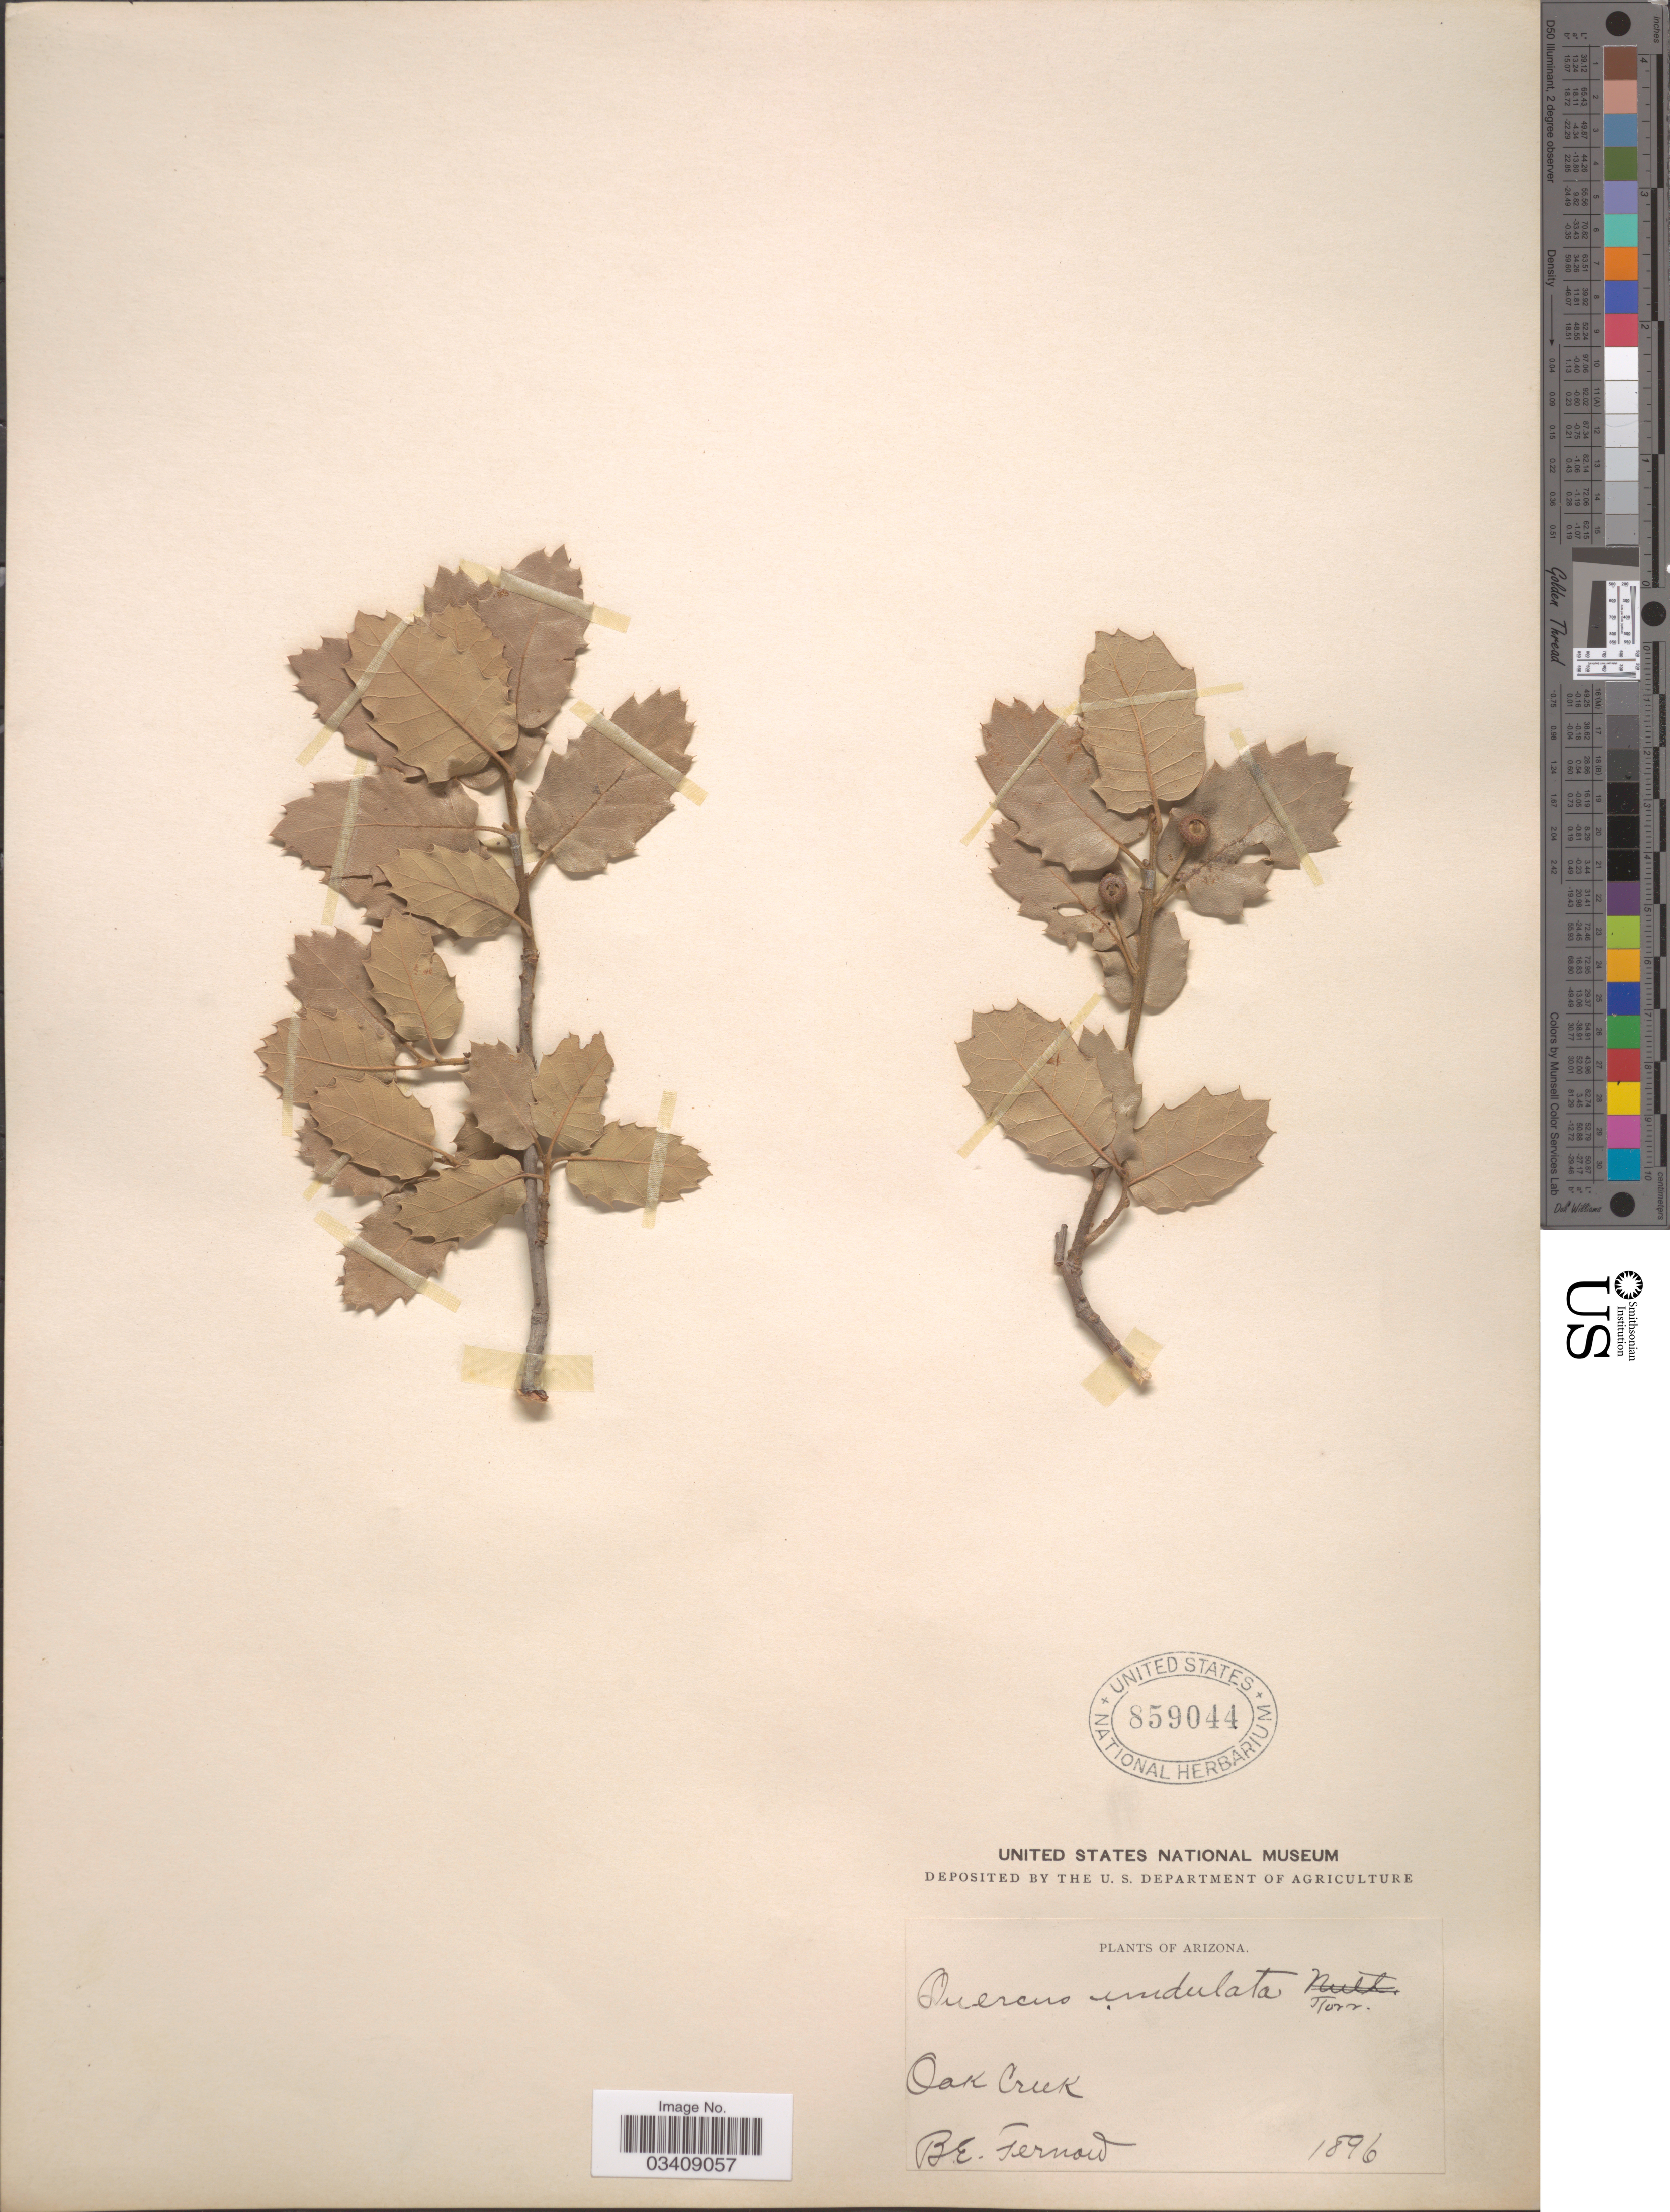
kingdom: Plantae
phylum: Tracheophyta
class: Magnoliopsida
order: Fagales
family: Fagaceae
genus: Quercus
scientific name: Quercus turbinella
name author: Greene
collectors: B. Fernow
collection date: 1896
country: United States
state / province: Arizona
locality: Oak Creek.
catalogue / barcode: US 859044